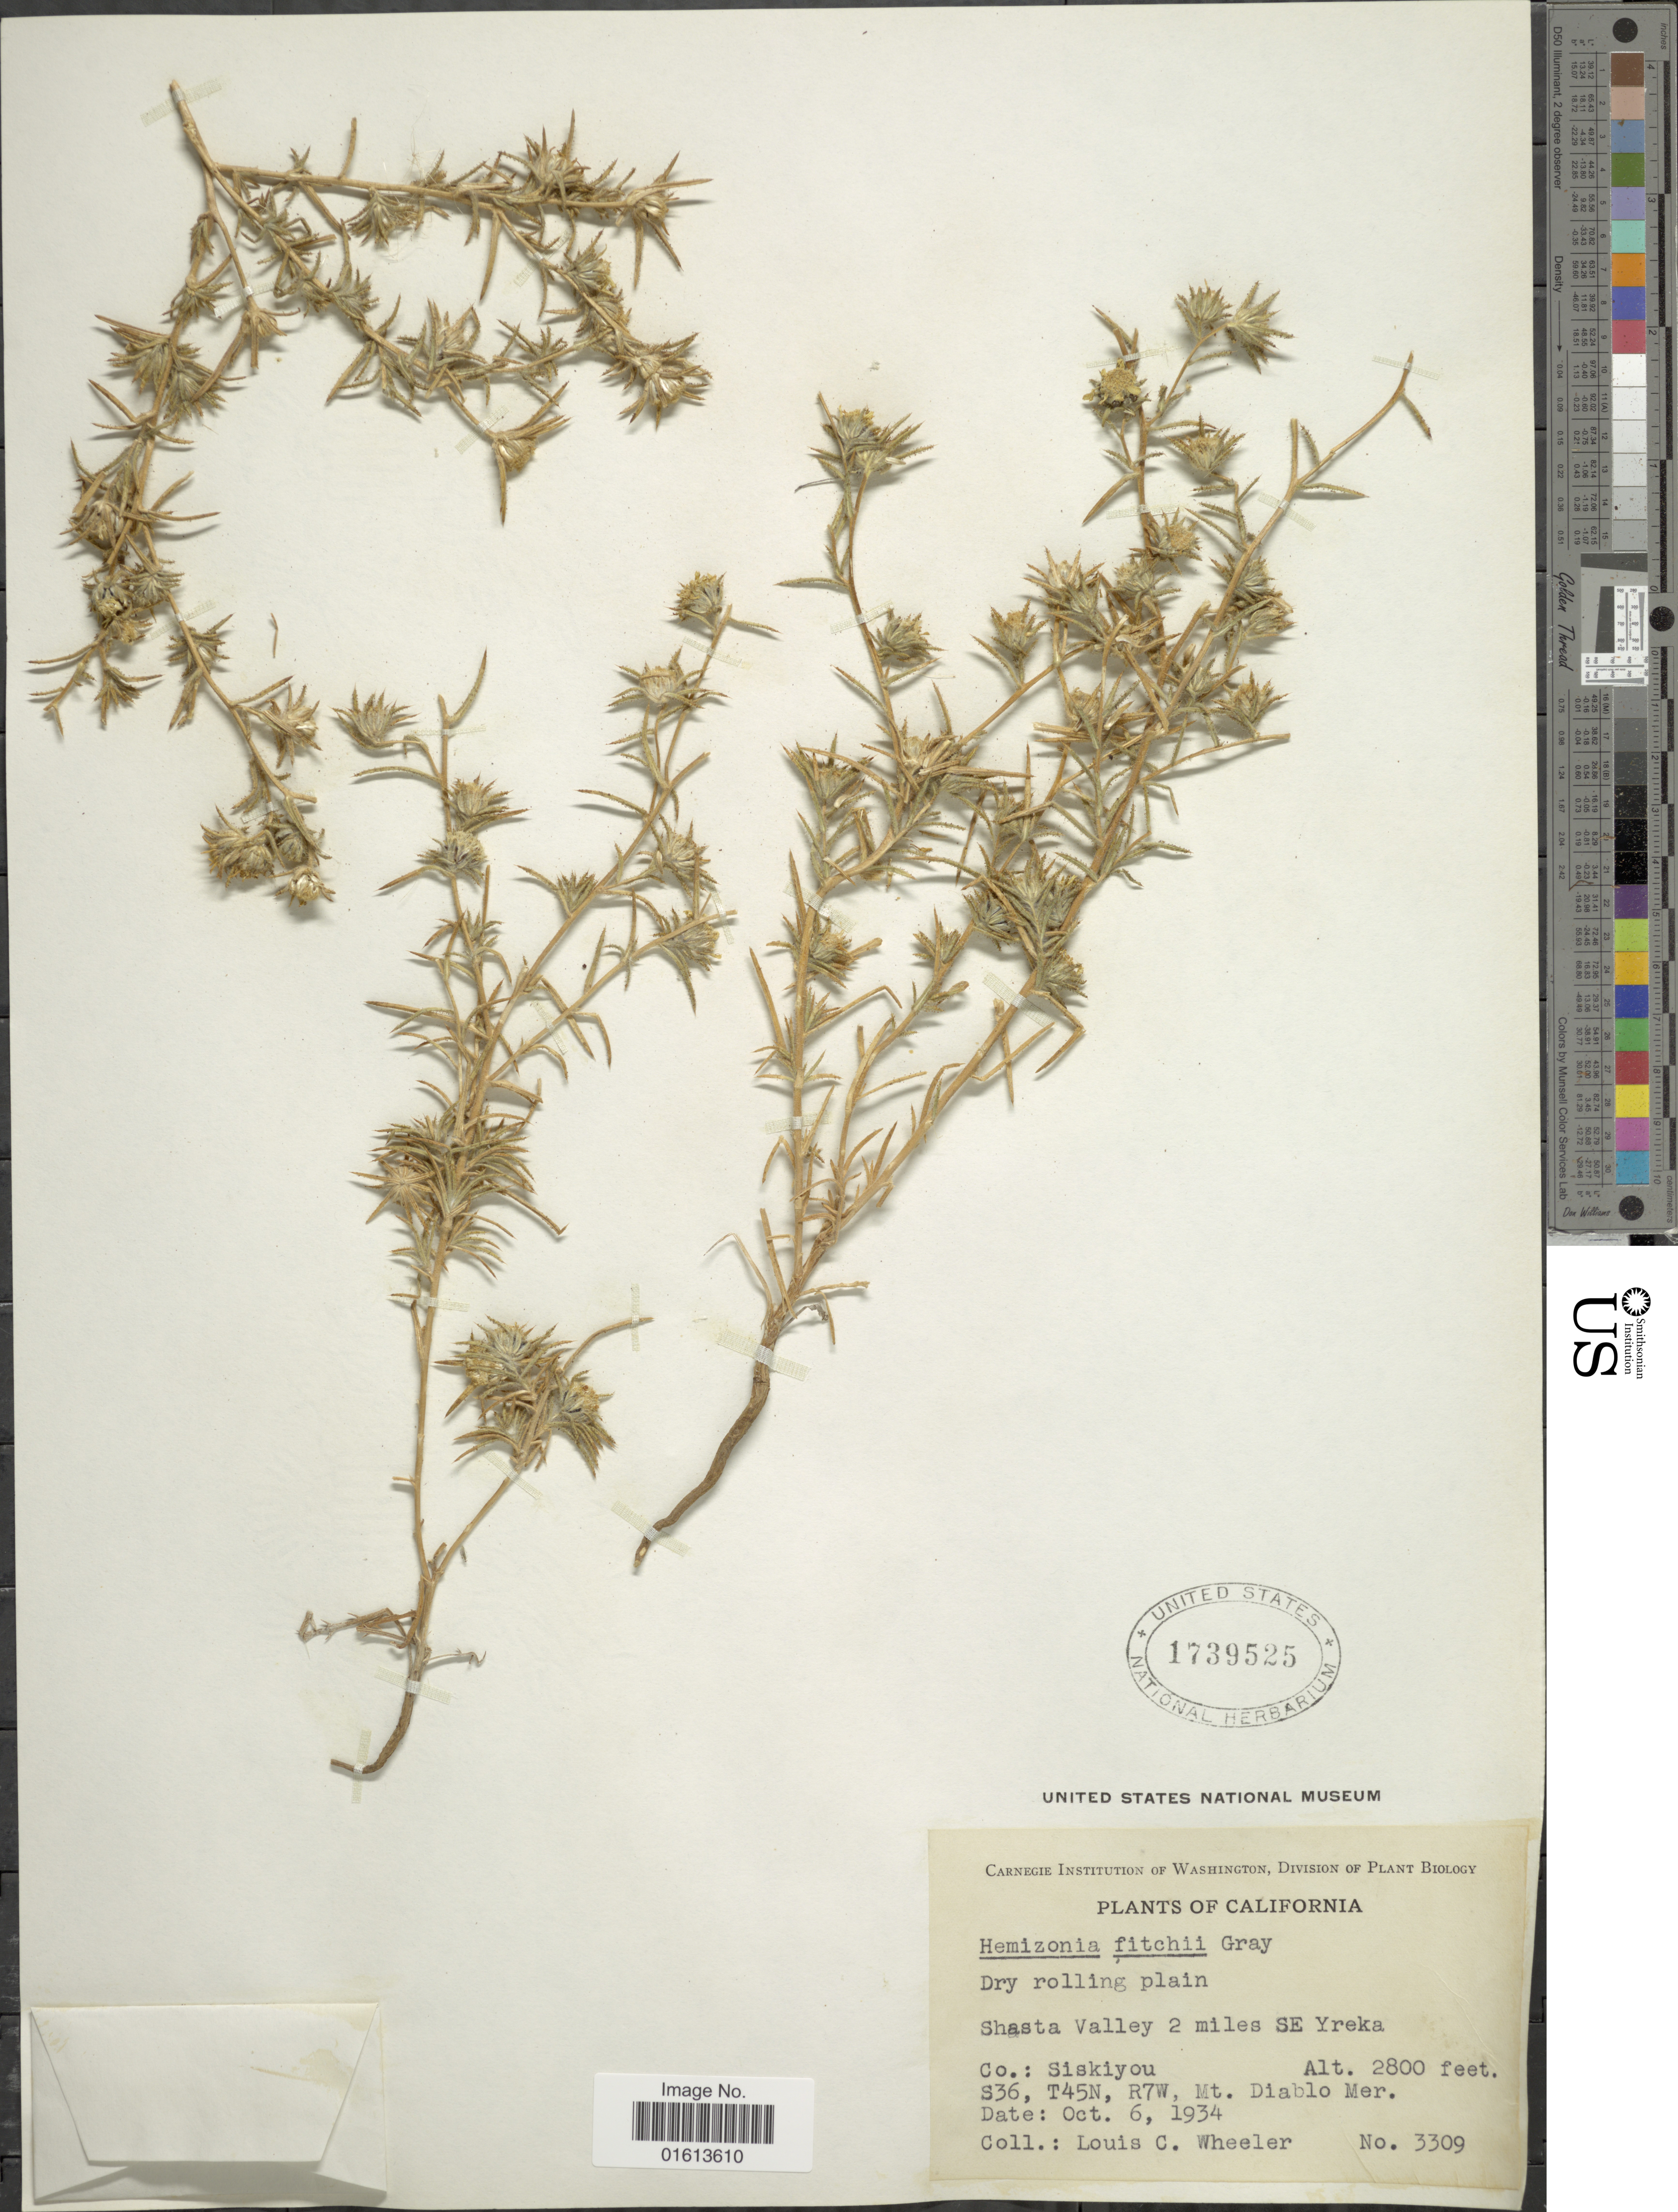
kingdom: Plantae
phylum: Tracheophyta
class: Magnoliopsida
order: Asterales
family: Asteraceae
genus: Centromadia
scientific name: Centromadia fitchii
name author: (A. Gray) Greene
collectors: L. C. Wheeler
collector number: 3309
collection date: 1934-10-06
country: United States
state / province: California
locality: California. Shasta Valley 2 miles SE Yreka. Co.: Siskiyou. S36, T45N. R7W, Mt. Diablo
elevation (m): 853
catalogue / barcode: US 1739525